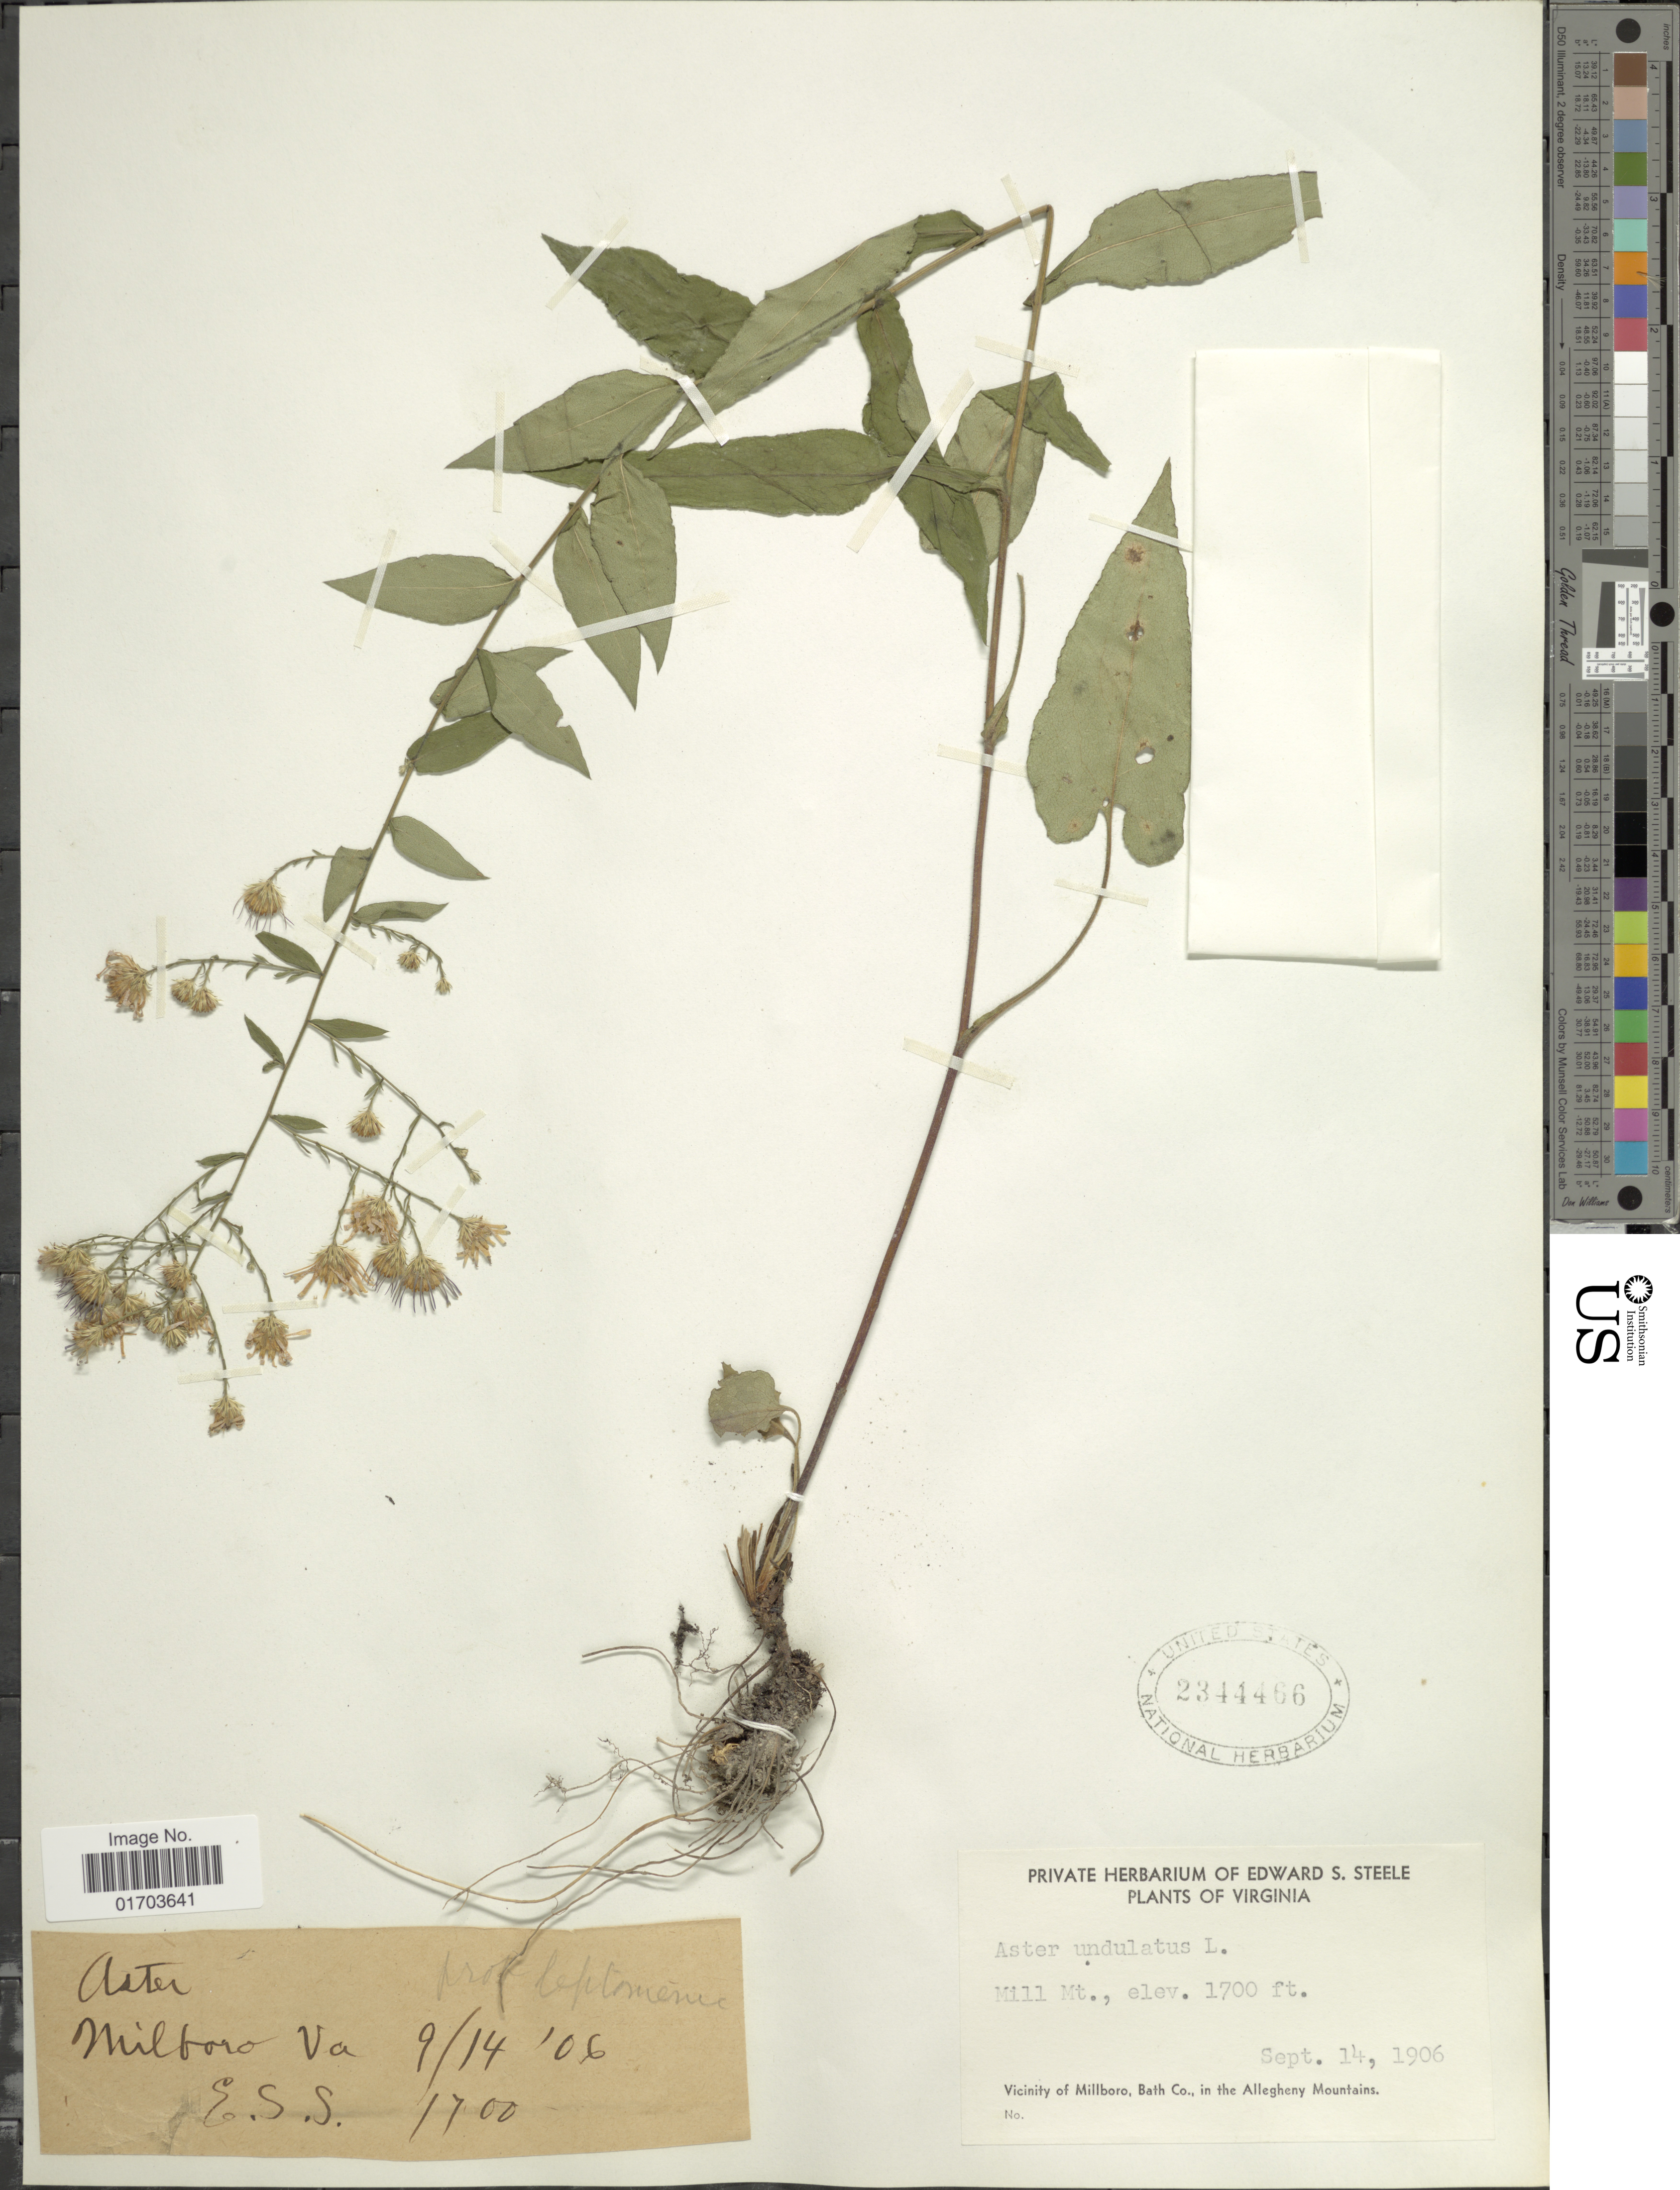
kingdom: Plantae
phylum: Tracheophyta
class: Magnoliopsida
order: Asterales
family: Asteraceae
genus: Symphyotrichum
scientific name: Symphyotrichum undulatum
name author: (L.) G.L. Nesom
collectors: E. Steele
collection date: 1906-09-14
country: United States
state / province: Virginia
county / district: Bath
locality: Virginia. Mill Mt. Vicinity of Millboro, Bath Co., in the Allegheny Mountains.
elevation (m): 518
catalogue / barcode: US 2344466